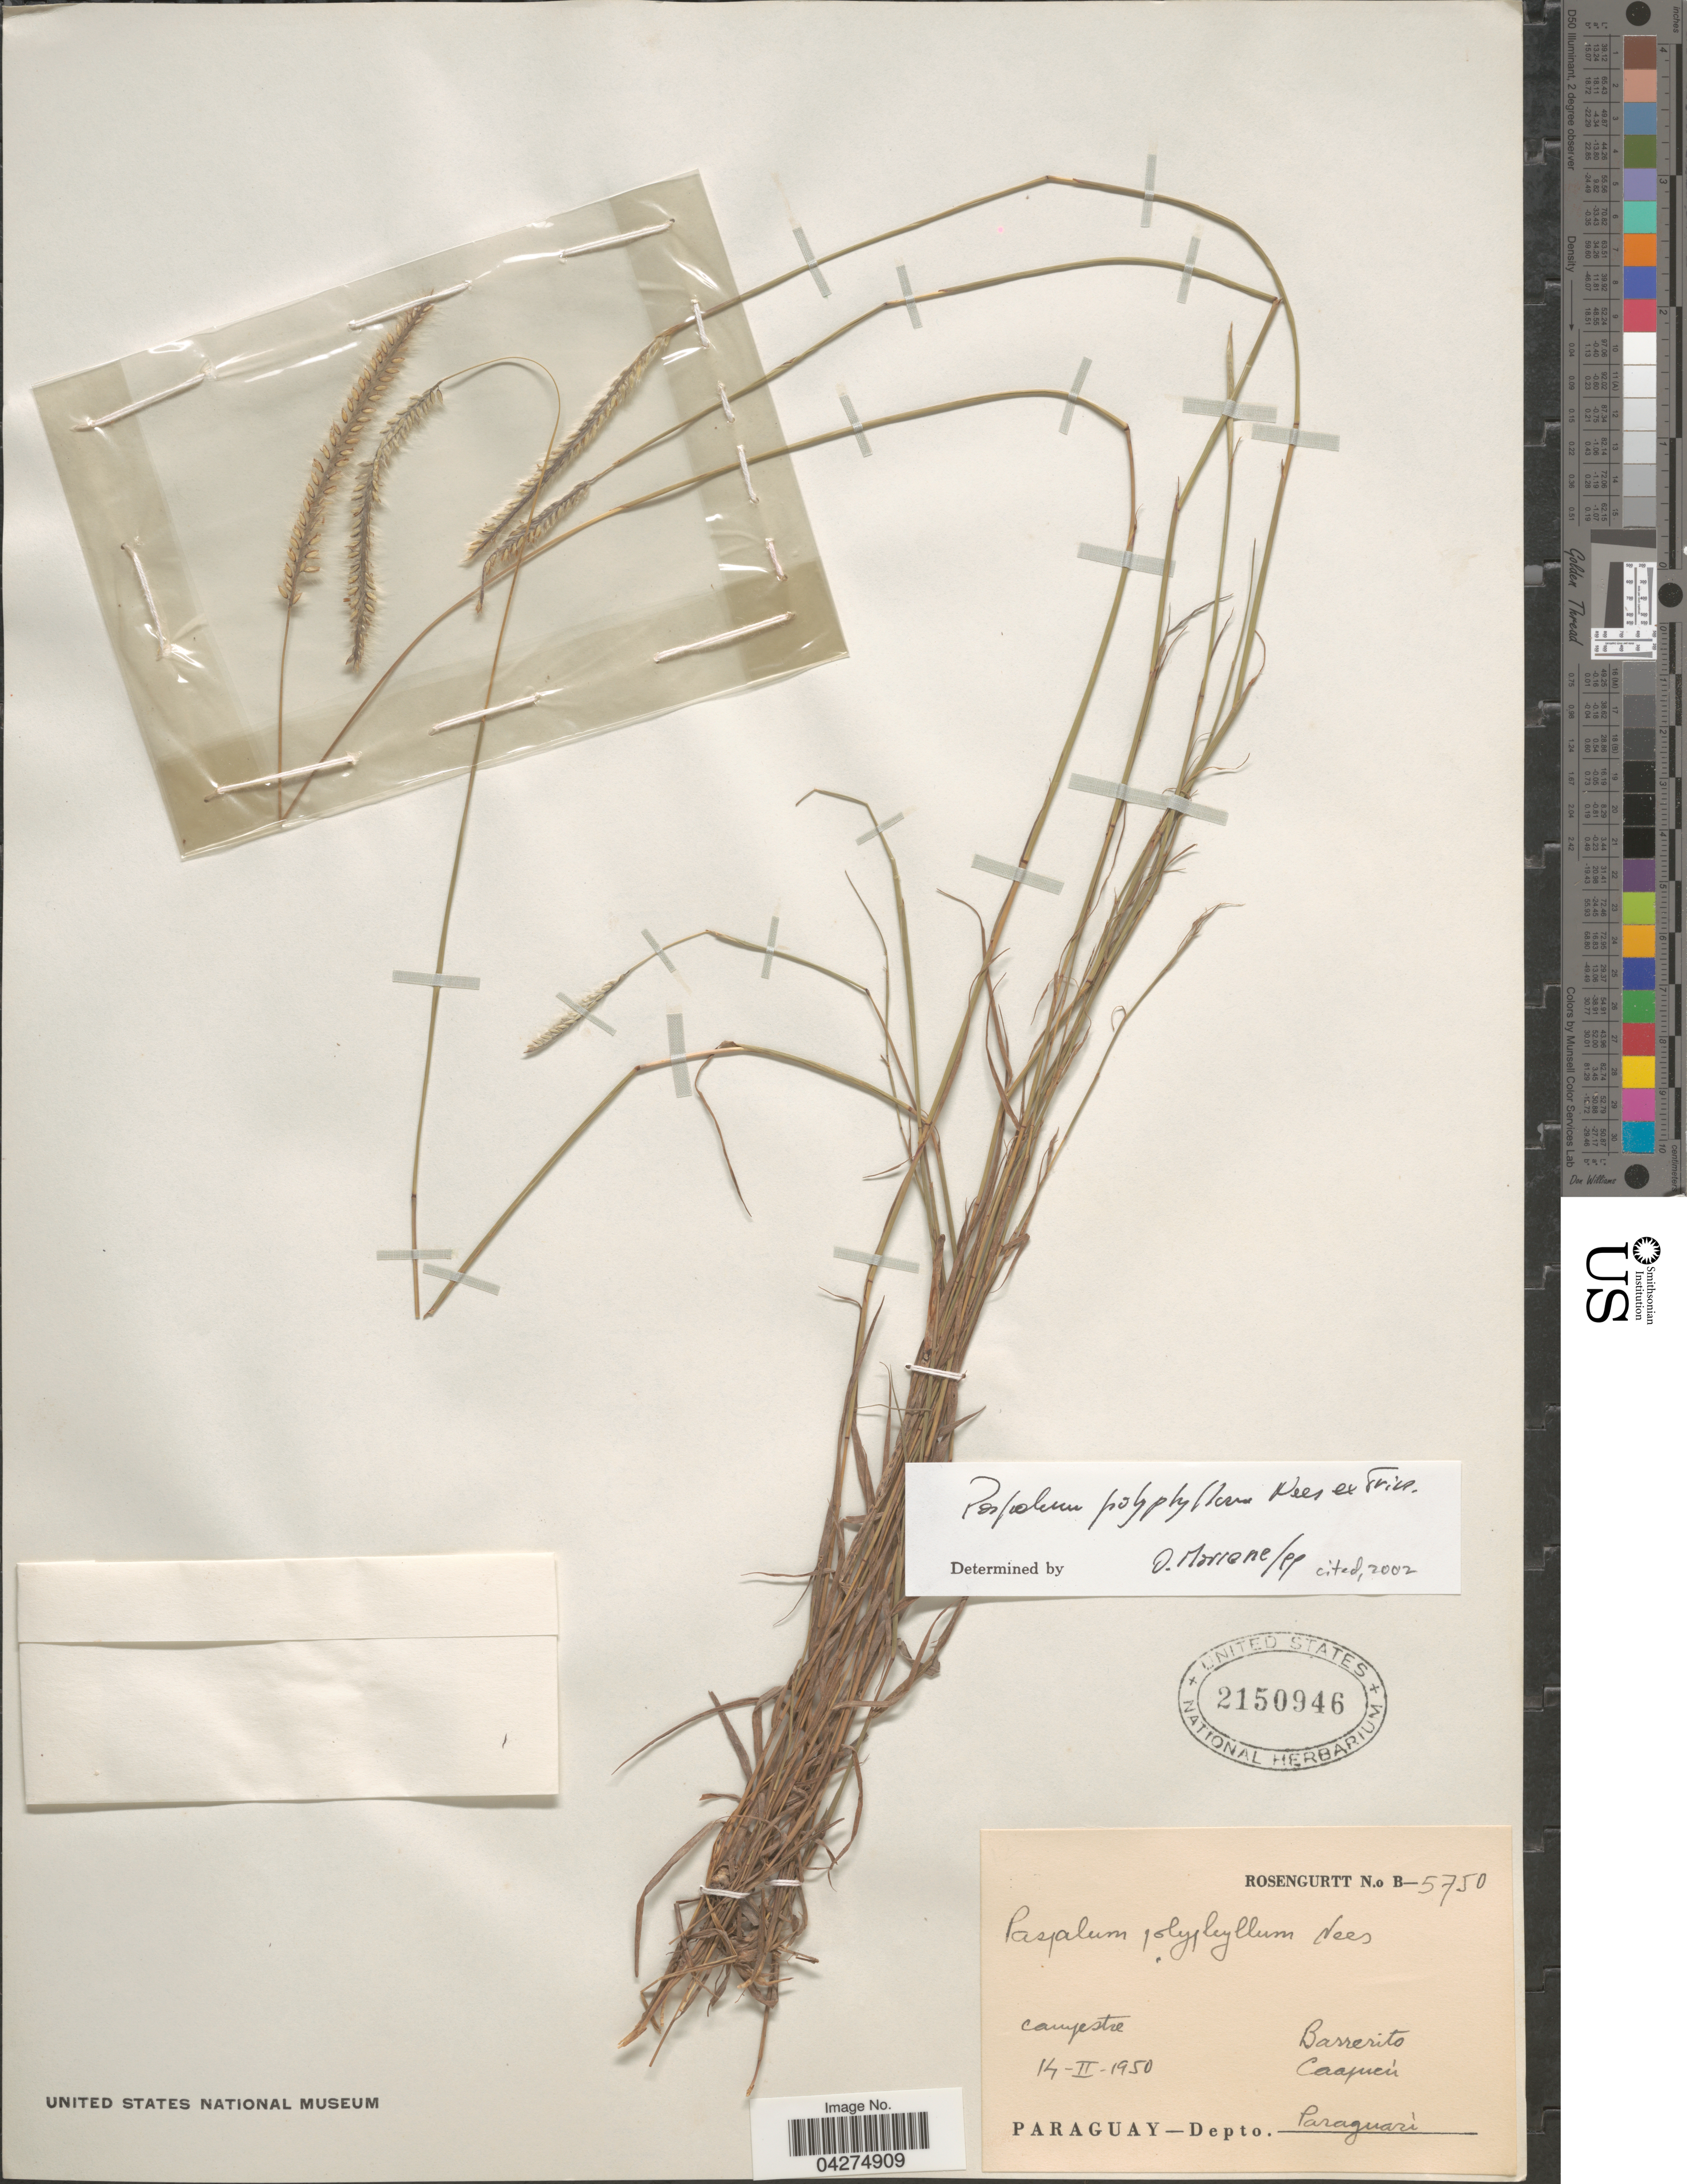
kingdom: Plantae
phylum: Tracheophyta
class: Liliopsida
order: Poales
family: Poaceae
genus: Paspalum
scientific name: Paspalum polyphyllum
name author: Nees ex Trin.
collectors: Rosengurtt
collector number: B-5750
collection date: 1950-02-14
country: Paraguay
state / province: Paraguari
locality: Barrerito Caapucú. Depto. Paraguari.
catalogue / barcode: US 2150946